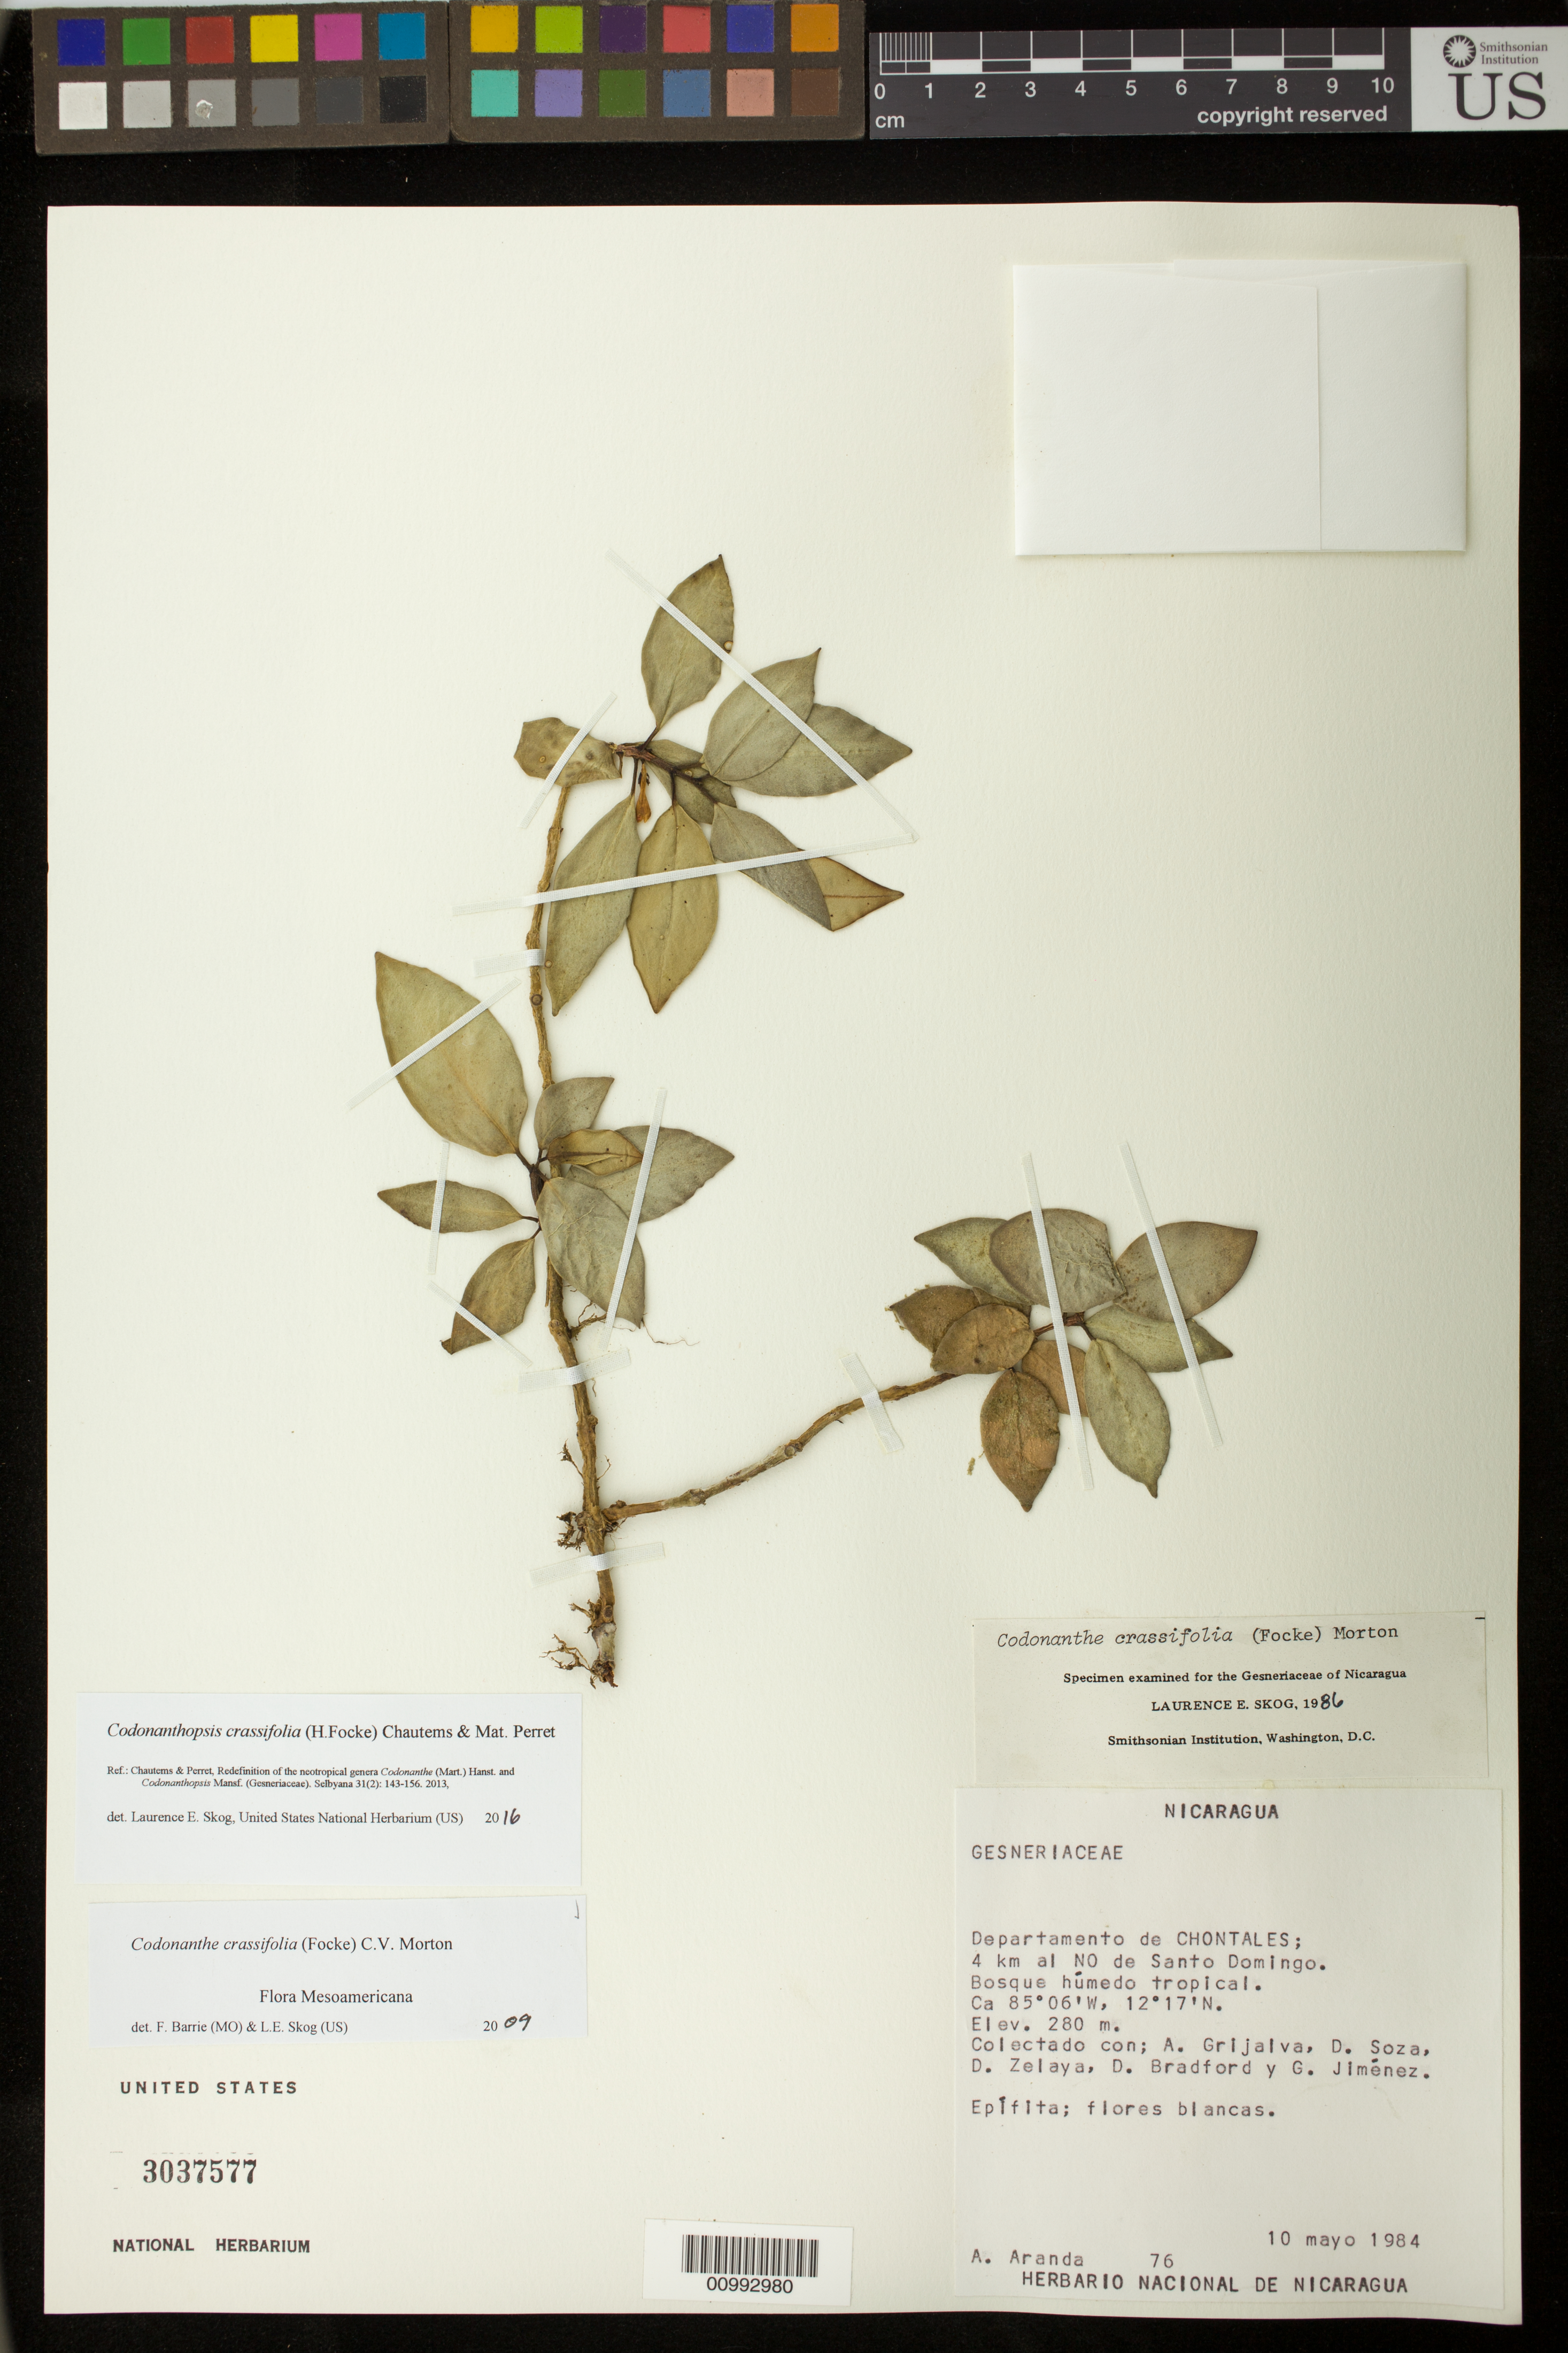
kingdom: Plantae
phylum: Tracheophyta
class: Magnoliopsida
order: Lamiales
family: Gesneriaceae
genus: Codonanthopsis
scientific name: Codonanthopsis crassifolia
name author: (H. Focke) Chautems & Mat.Perret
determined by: Skog, Laurence E.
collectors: A. Aranda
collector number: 76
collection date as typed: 10 May 1984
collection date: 1984-05-10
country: Nicaragua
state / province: Chontales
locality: Departamento de Chontales: 4 km al NO de Santo Domingo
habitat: Bosque húmedo tropical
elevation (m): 280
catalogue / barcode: US 3037577